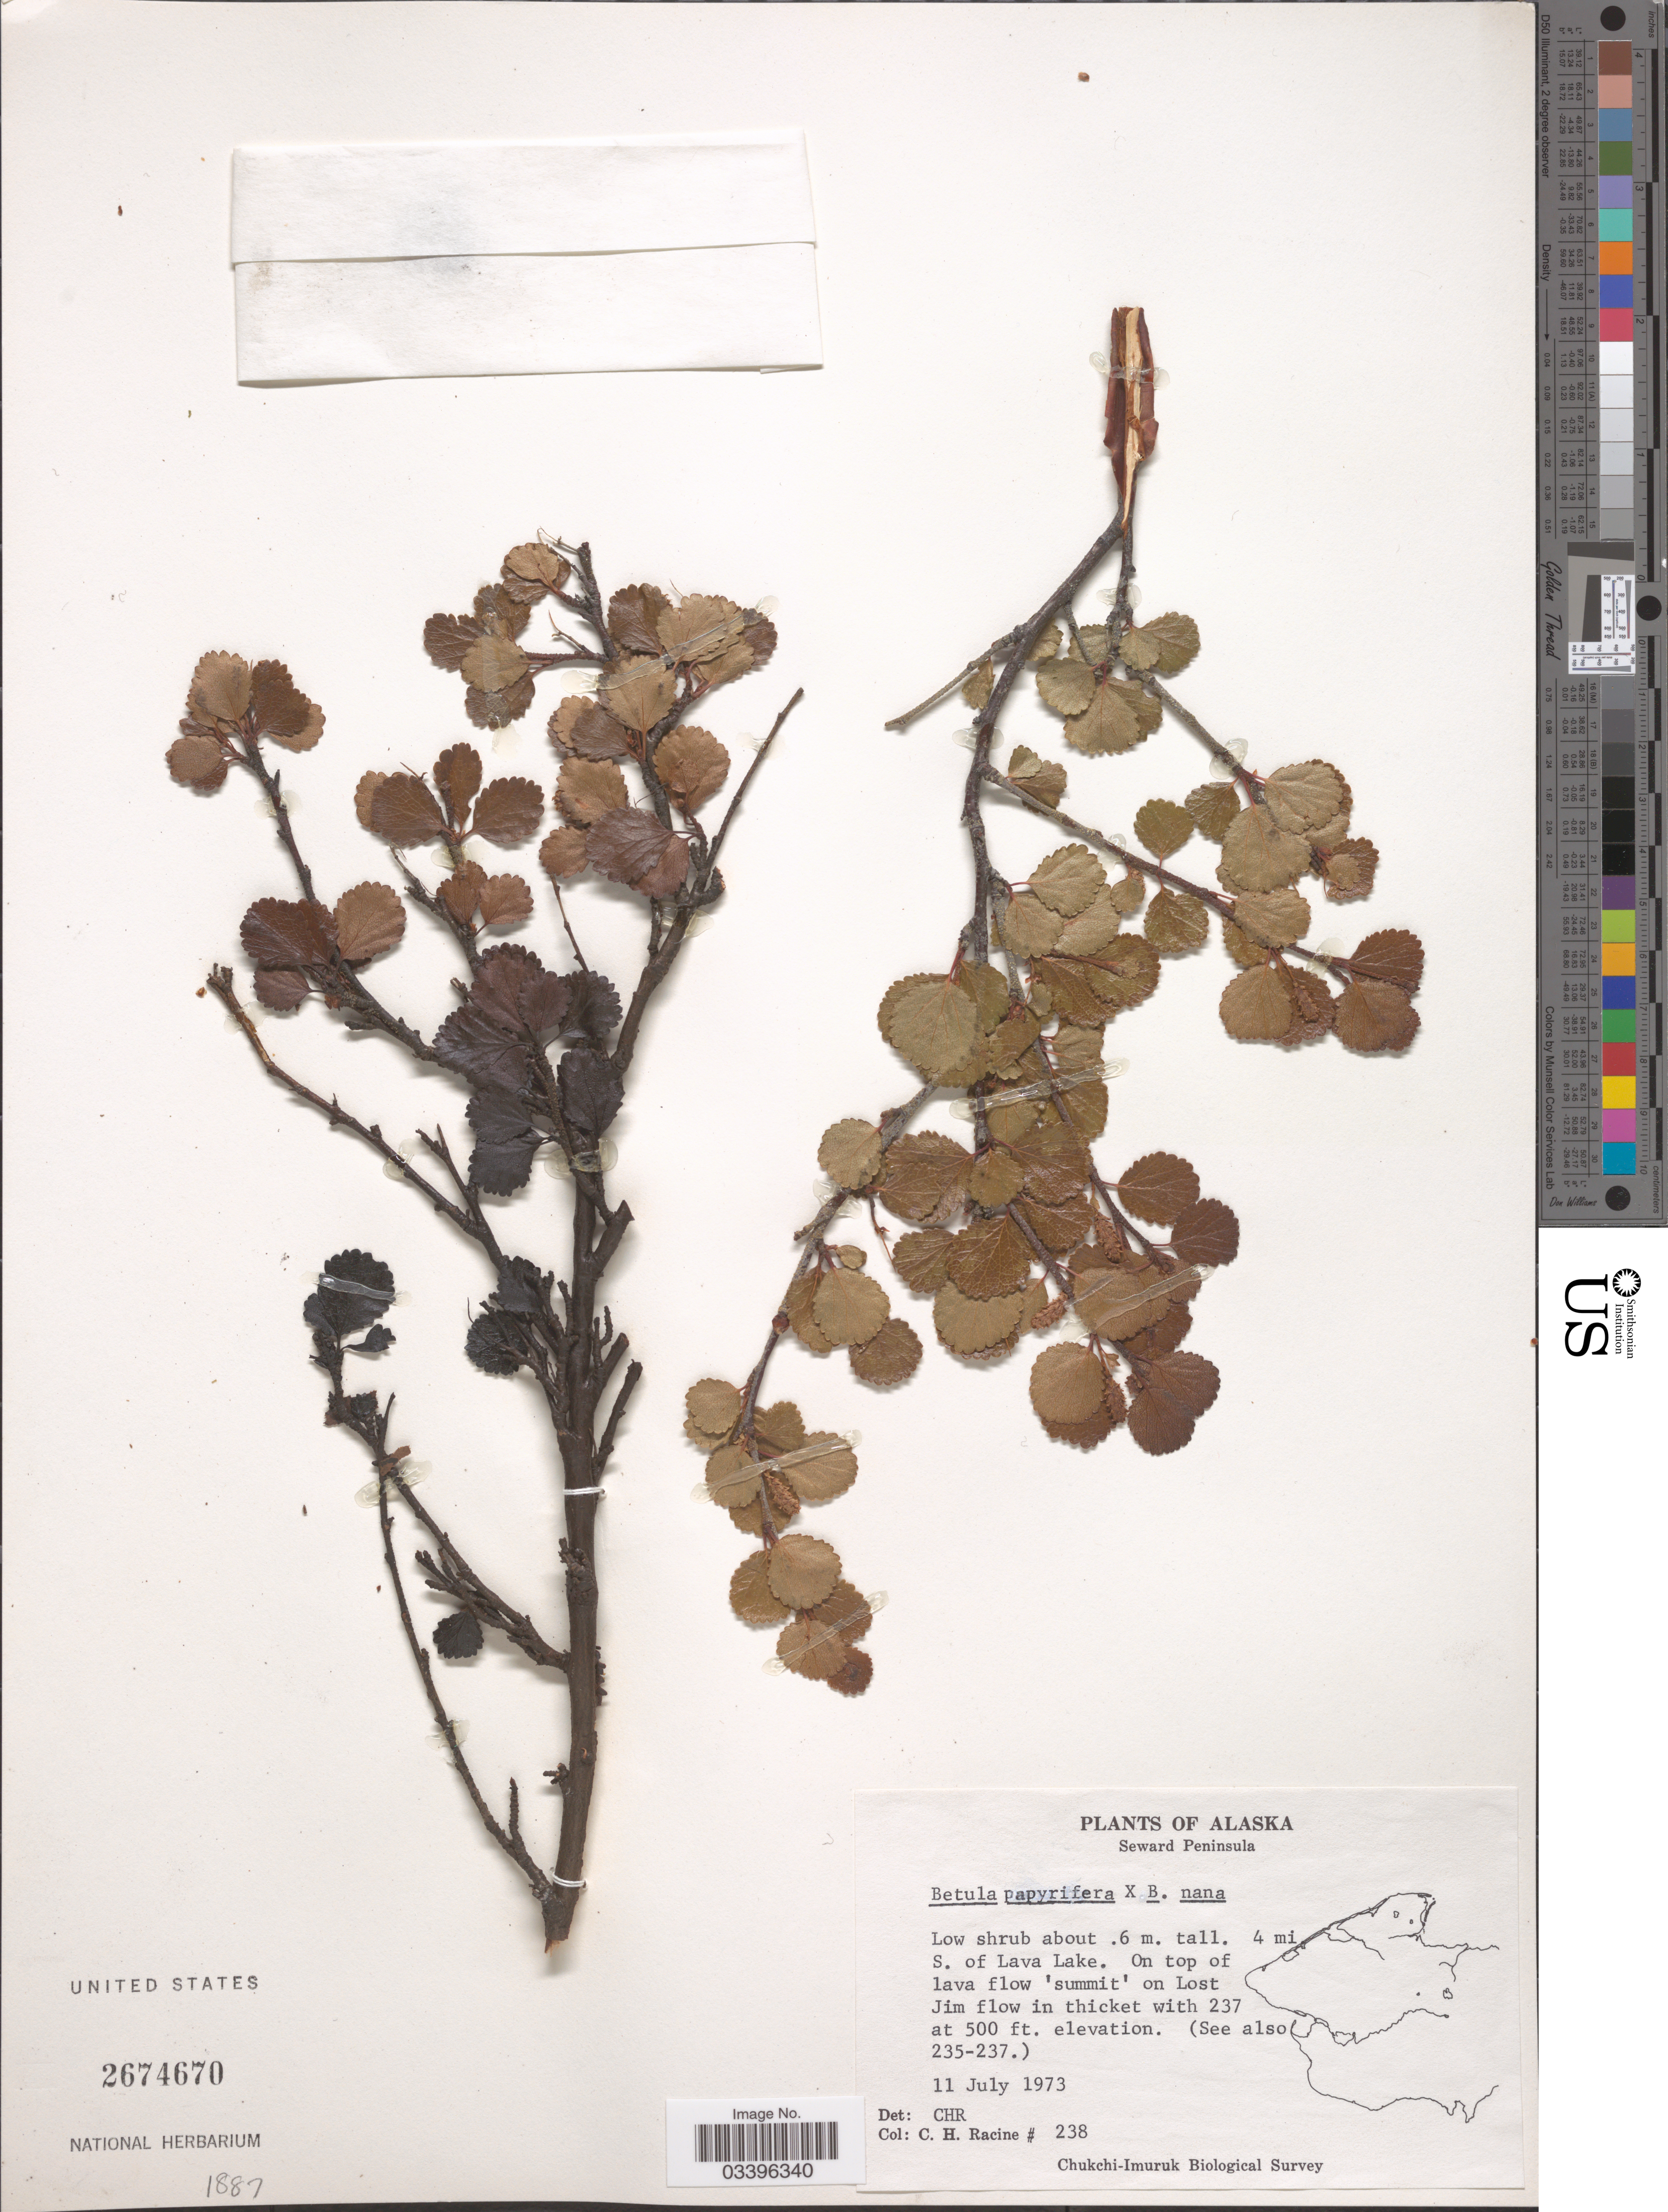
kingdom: Plantae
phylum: Tracheophyta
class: Magnoliopsida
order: Fagales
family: Betulaceae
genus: Betula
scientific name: Betula papyrifera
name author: Marshall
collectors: C. Racine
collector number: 238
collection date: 1973-07-11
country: United States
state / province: Alaska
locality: Seward Peninsula. 4 mi. S. of Lava Lake. On top of lava flow 'summit' on Lost Jim flow.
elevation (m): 72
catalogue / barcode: US 2674670